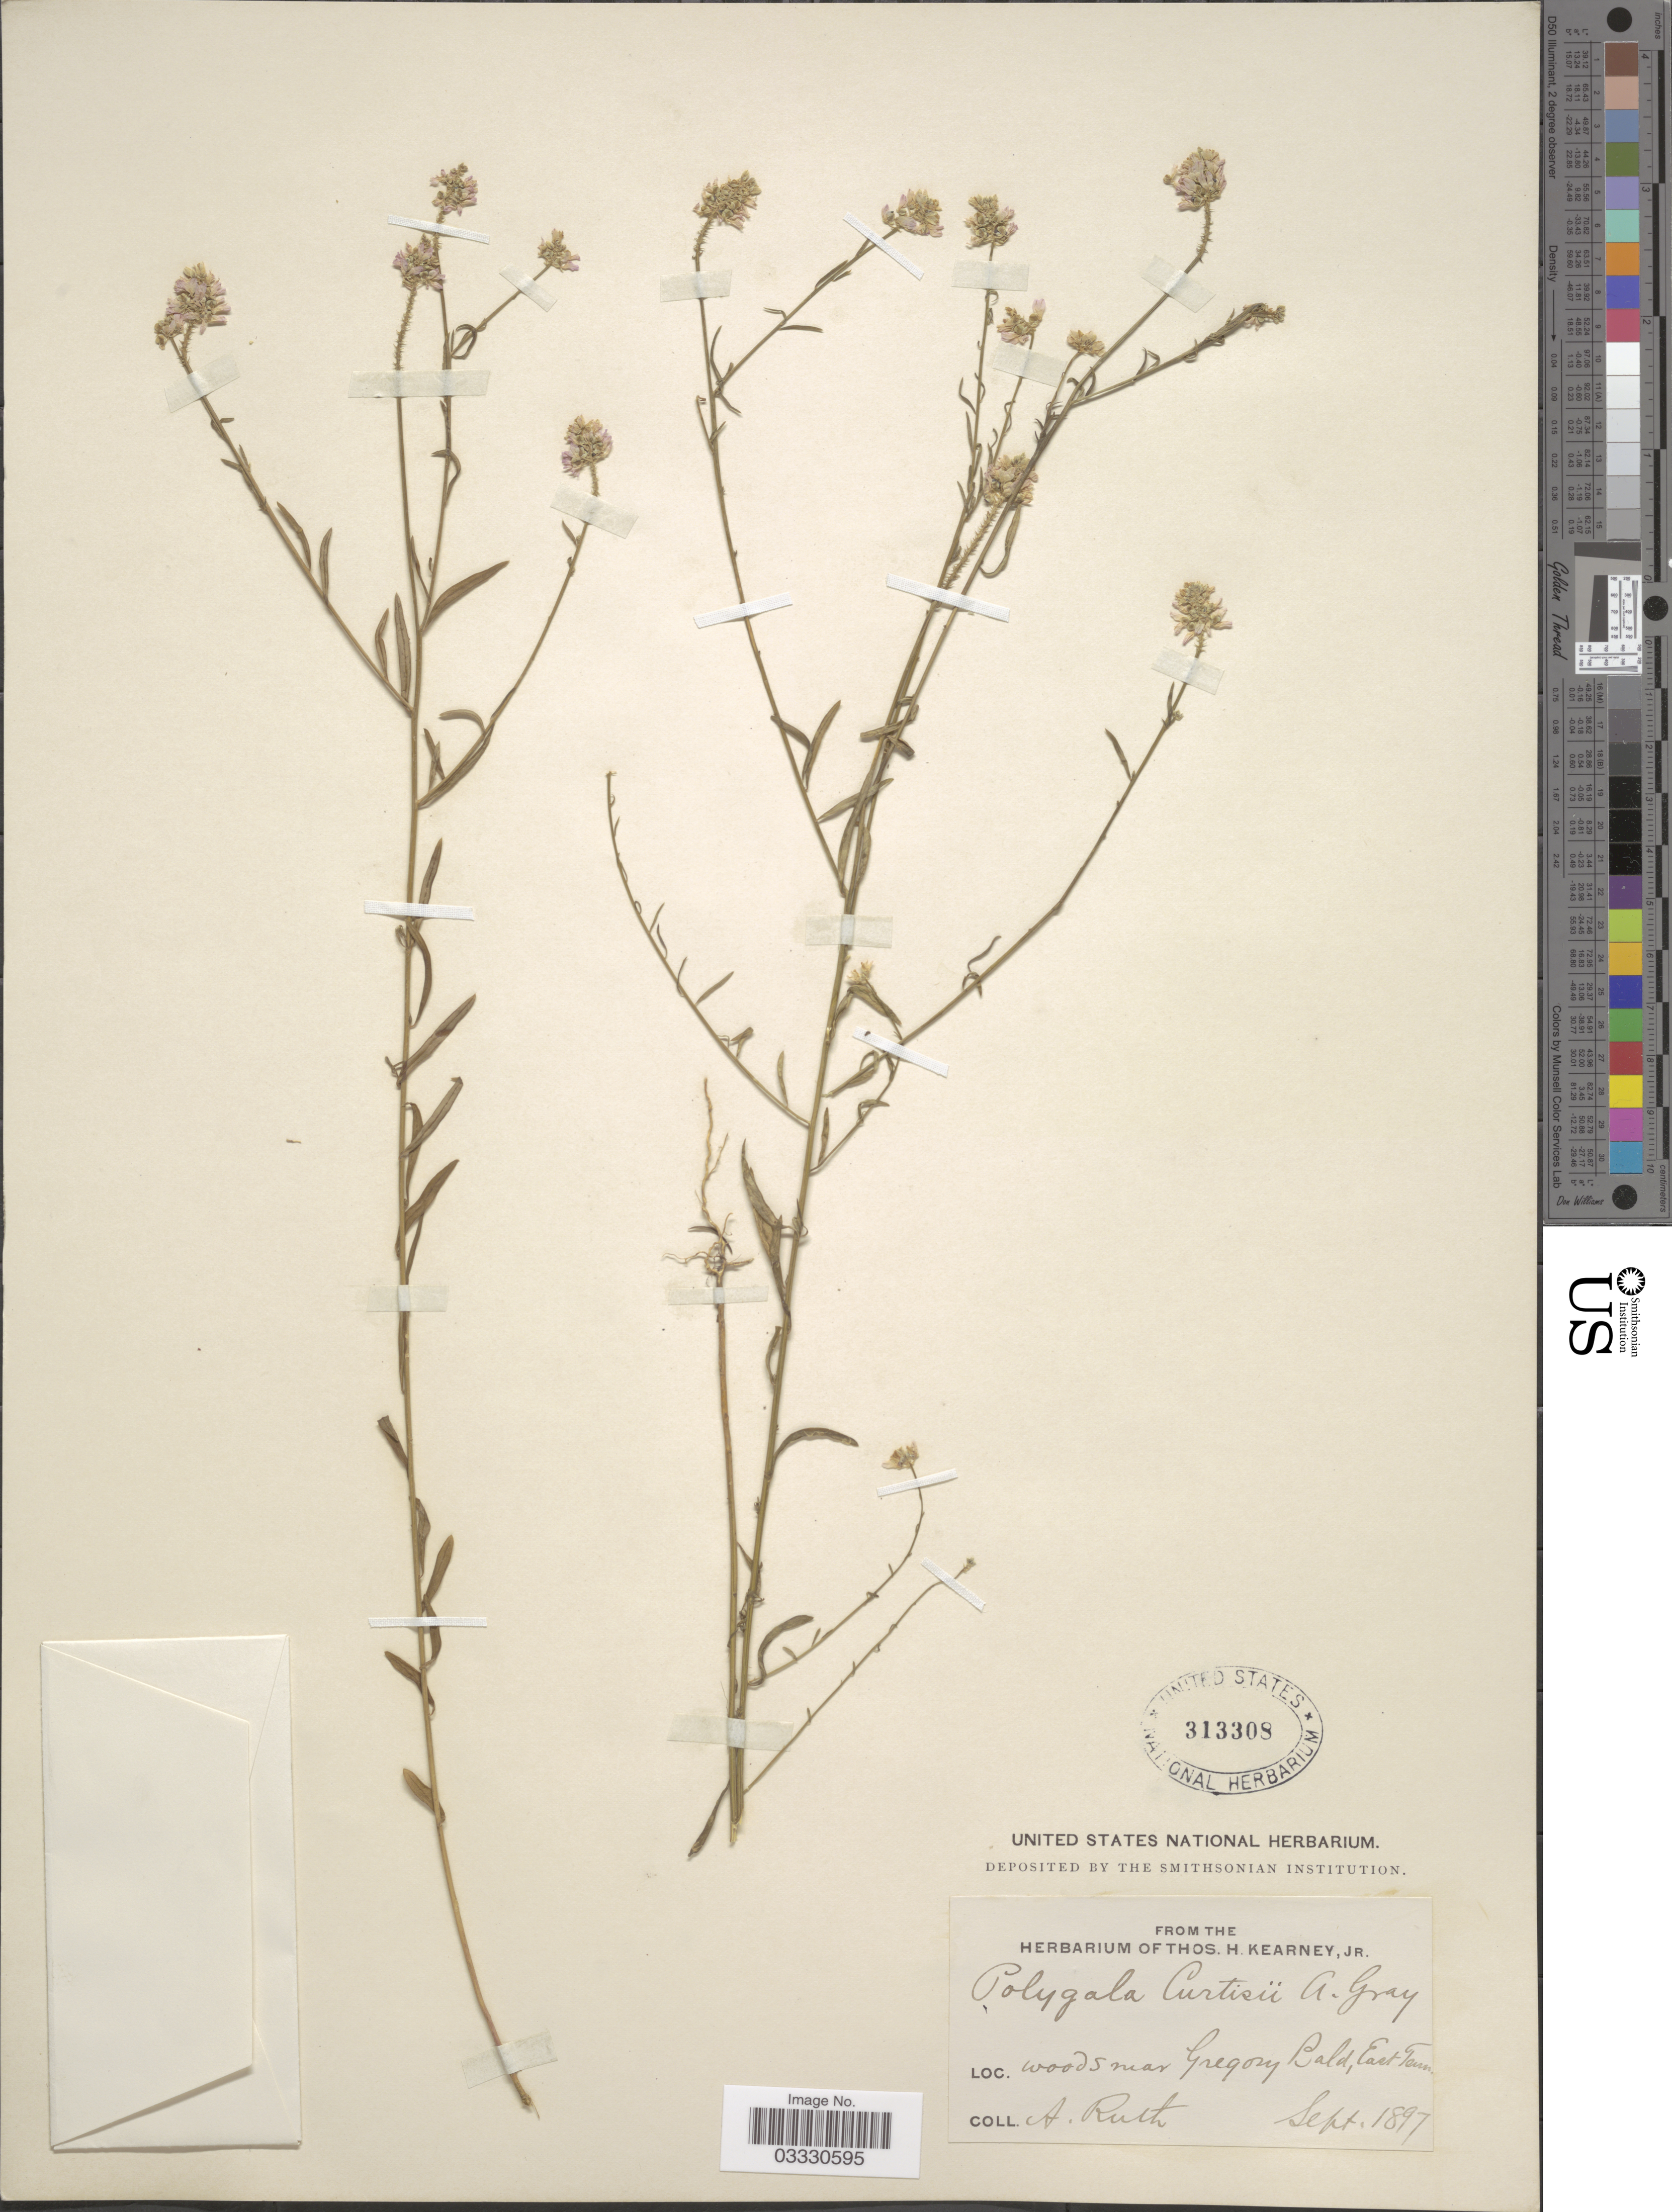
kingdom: Plantae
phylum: Tracheophyta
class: Magnoliopsida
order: Fabales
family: Polygalaceae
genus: Polygala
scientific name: Polygala curtissii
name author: A. Gray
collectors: A. Ruth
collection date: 1897-09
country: United States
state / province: Tennessee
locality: Woods near Gregory Bald, East Tenn.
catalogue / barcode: US 313308